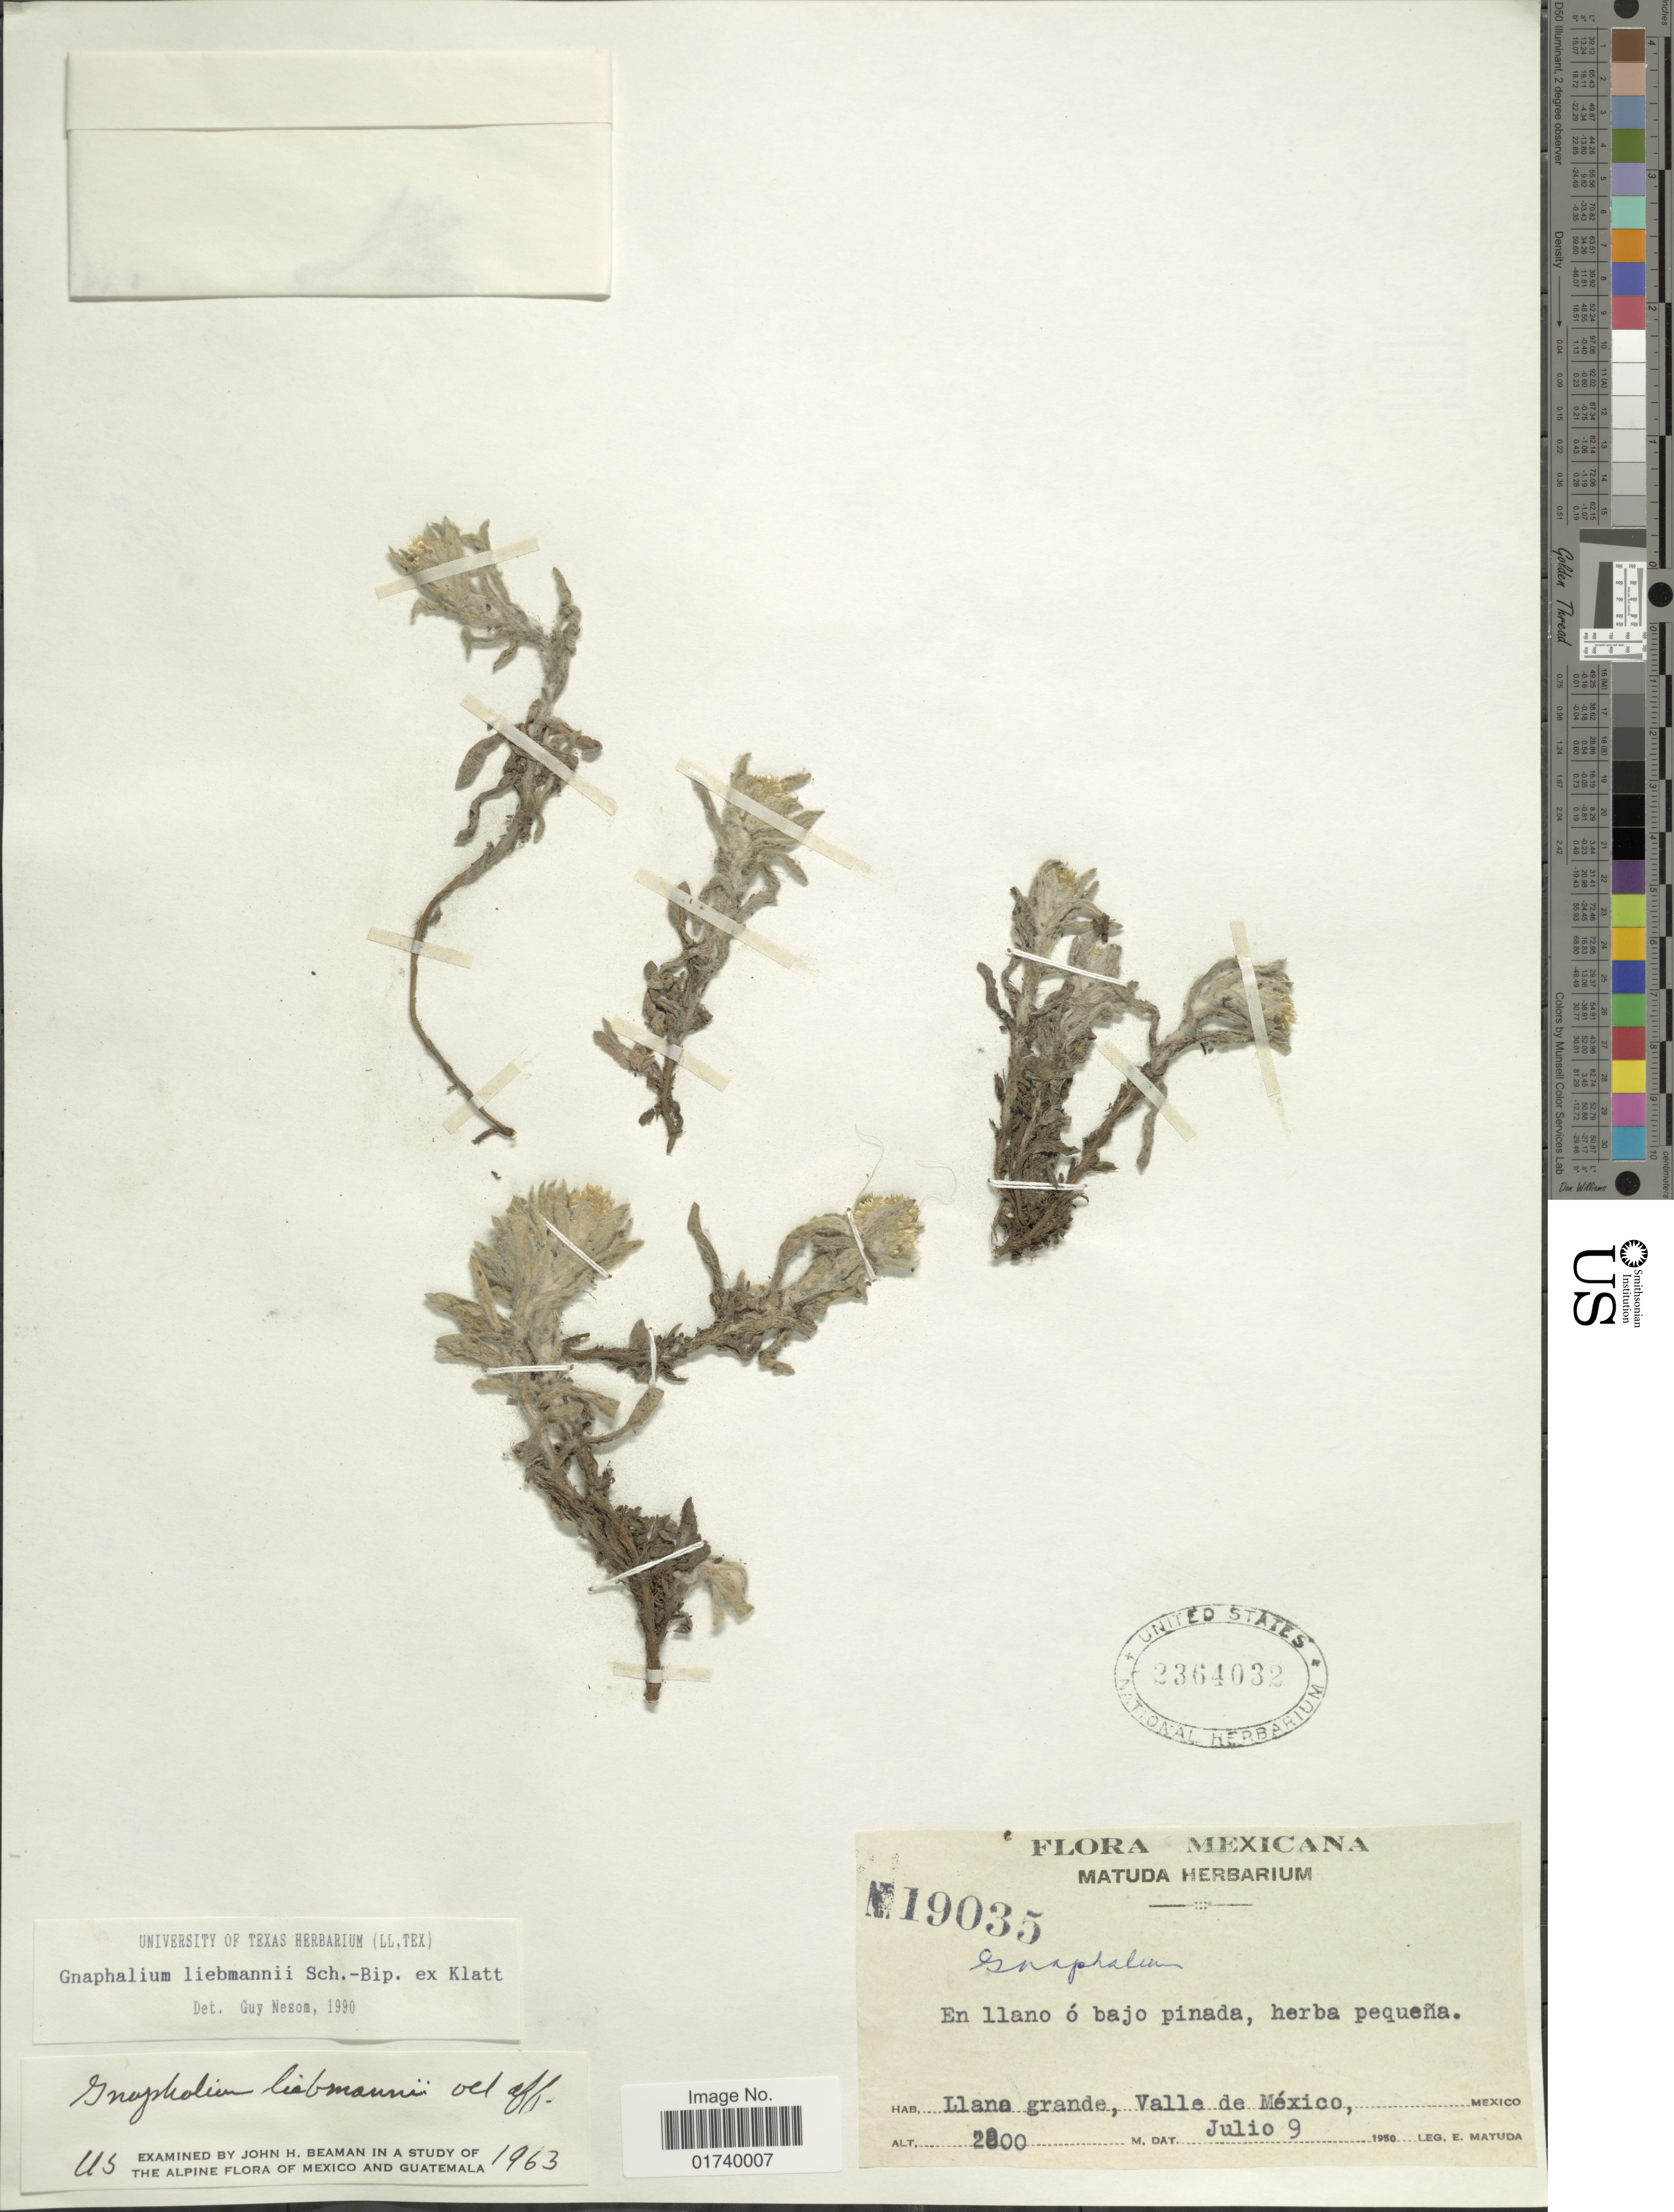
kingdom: Plantae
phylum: Tracheophyta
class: Magnoliopsida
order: Asterales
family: Asteraceae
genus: Pseudognaphalium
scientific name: Pseudognaphalium liebmannii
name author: (Sch. Bip. ex Klatt) Anderb.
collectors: E. Matuda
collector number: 19035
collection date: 1950-07-09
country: Mexico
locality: En llano o bajo pinada, herba pequena, Llane grande, Valle de Mexico.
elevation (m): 2800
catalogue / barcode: US 2364032